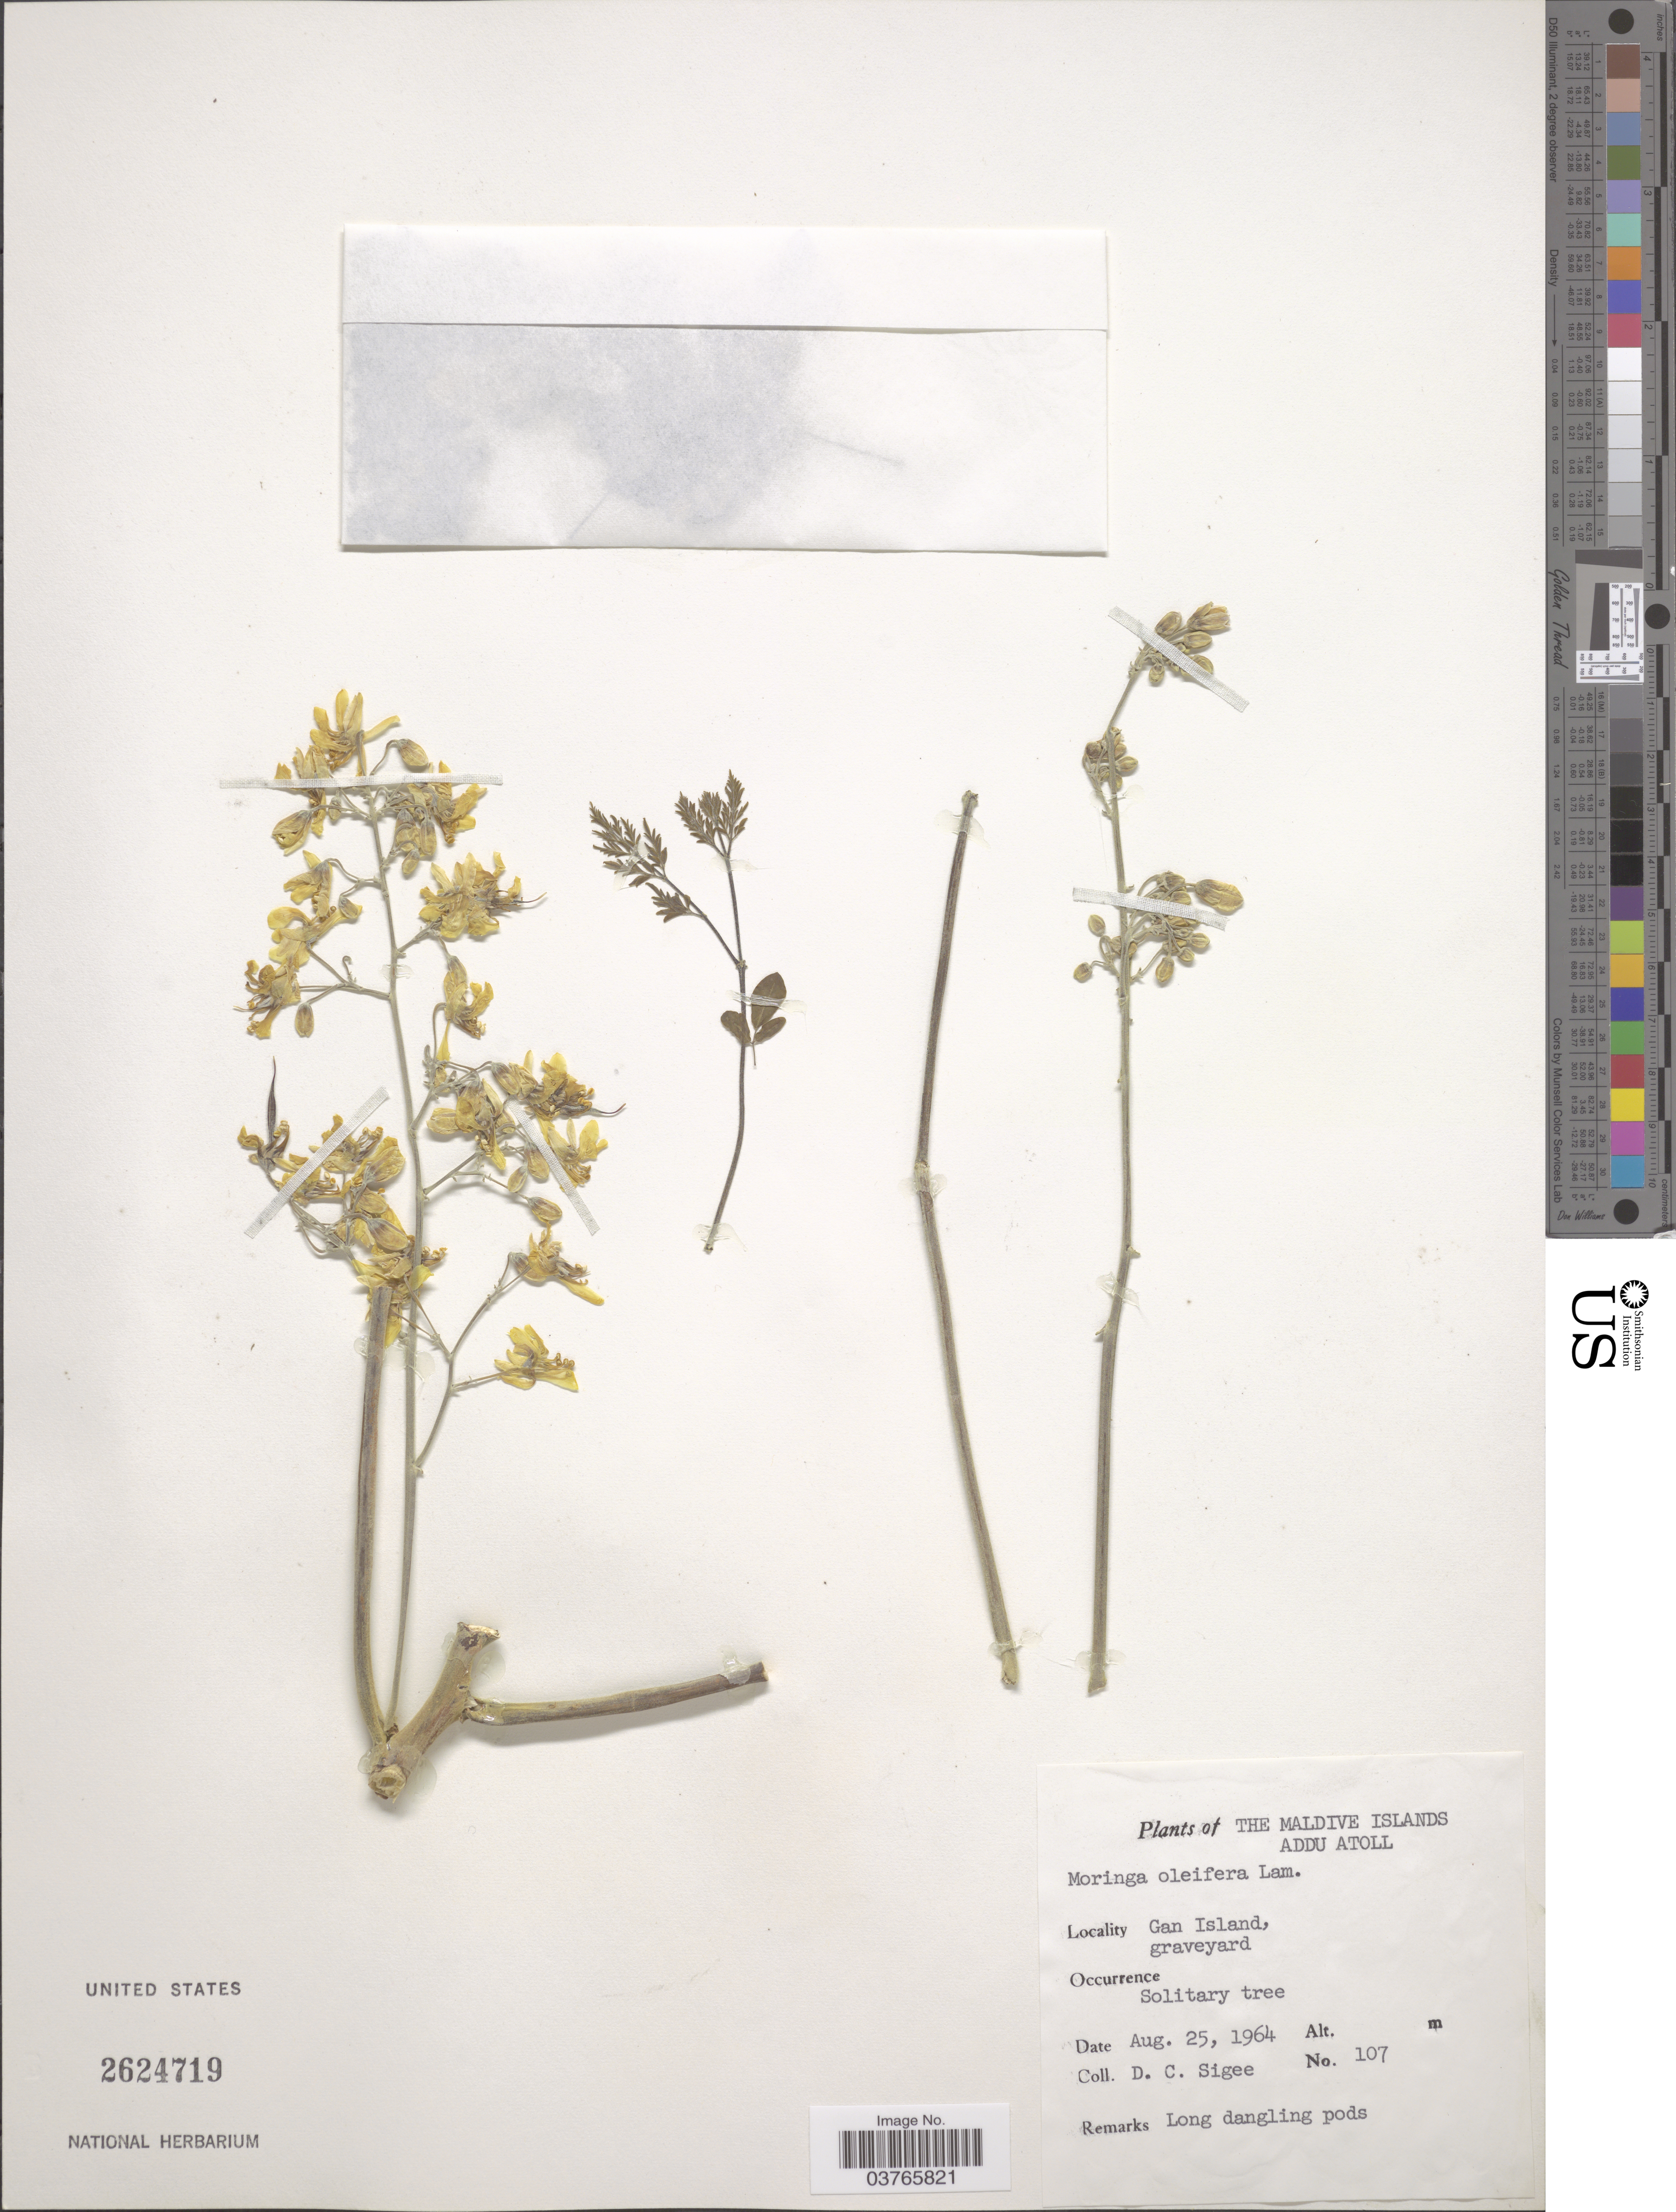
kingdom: Plantae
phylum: Tracheophyta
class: Magnoliopsida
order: Brassicales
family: Moringaceae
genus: Moringa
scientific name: Moringa oleifera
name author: Lam.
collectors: D. C. Sigee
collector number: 107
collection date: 1964-08-25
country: Maldive Islands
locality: Addu Atoll. Gan Island.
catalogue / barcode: US 2624719